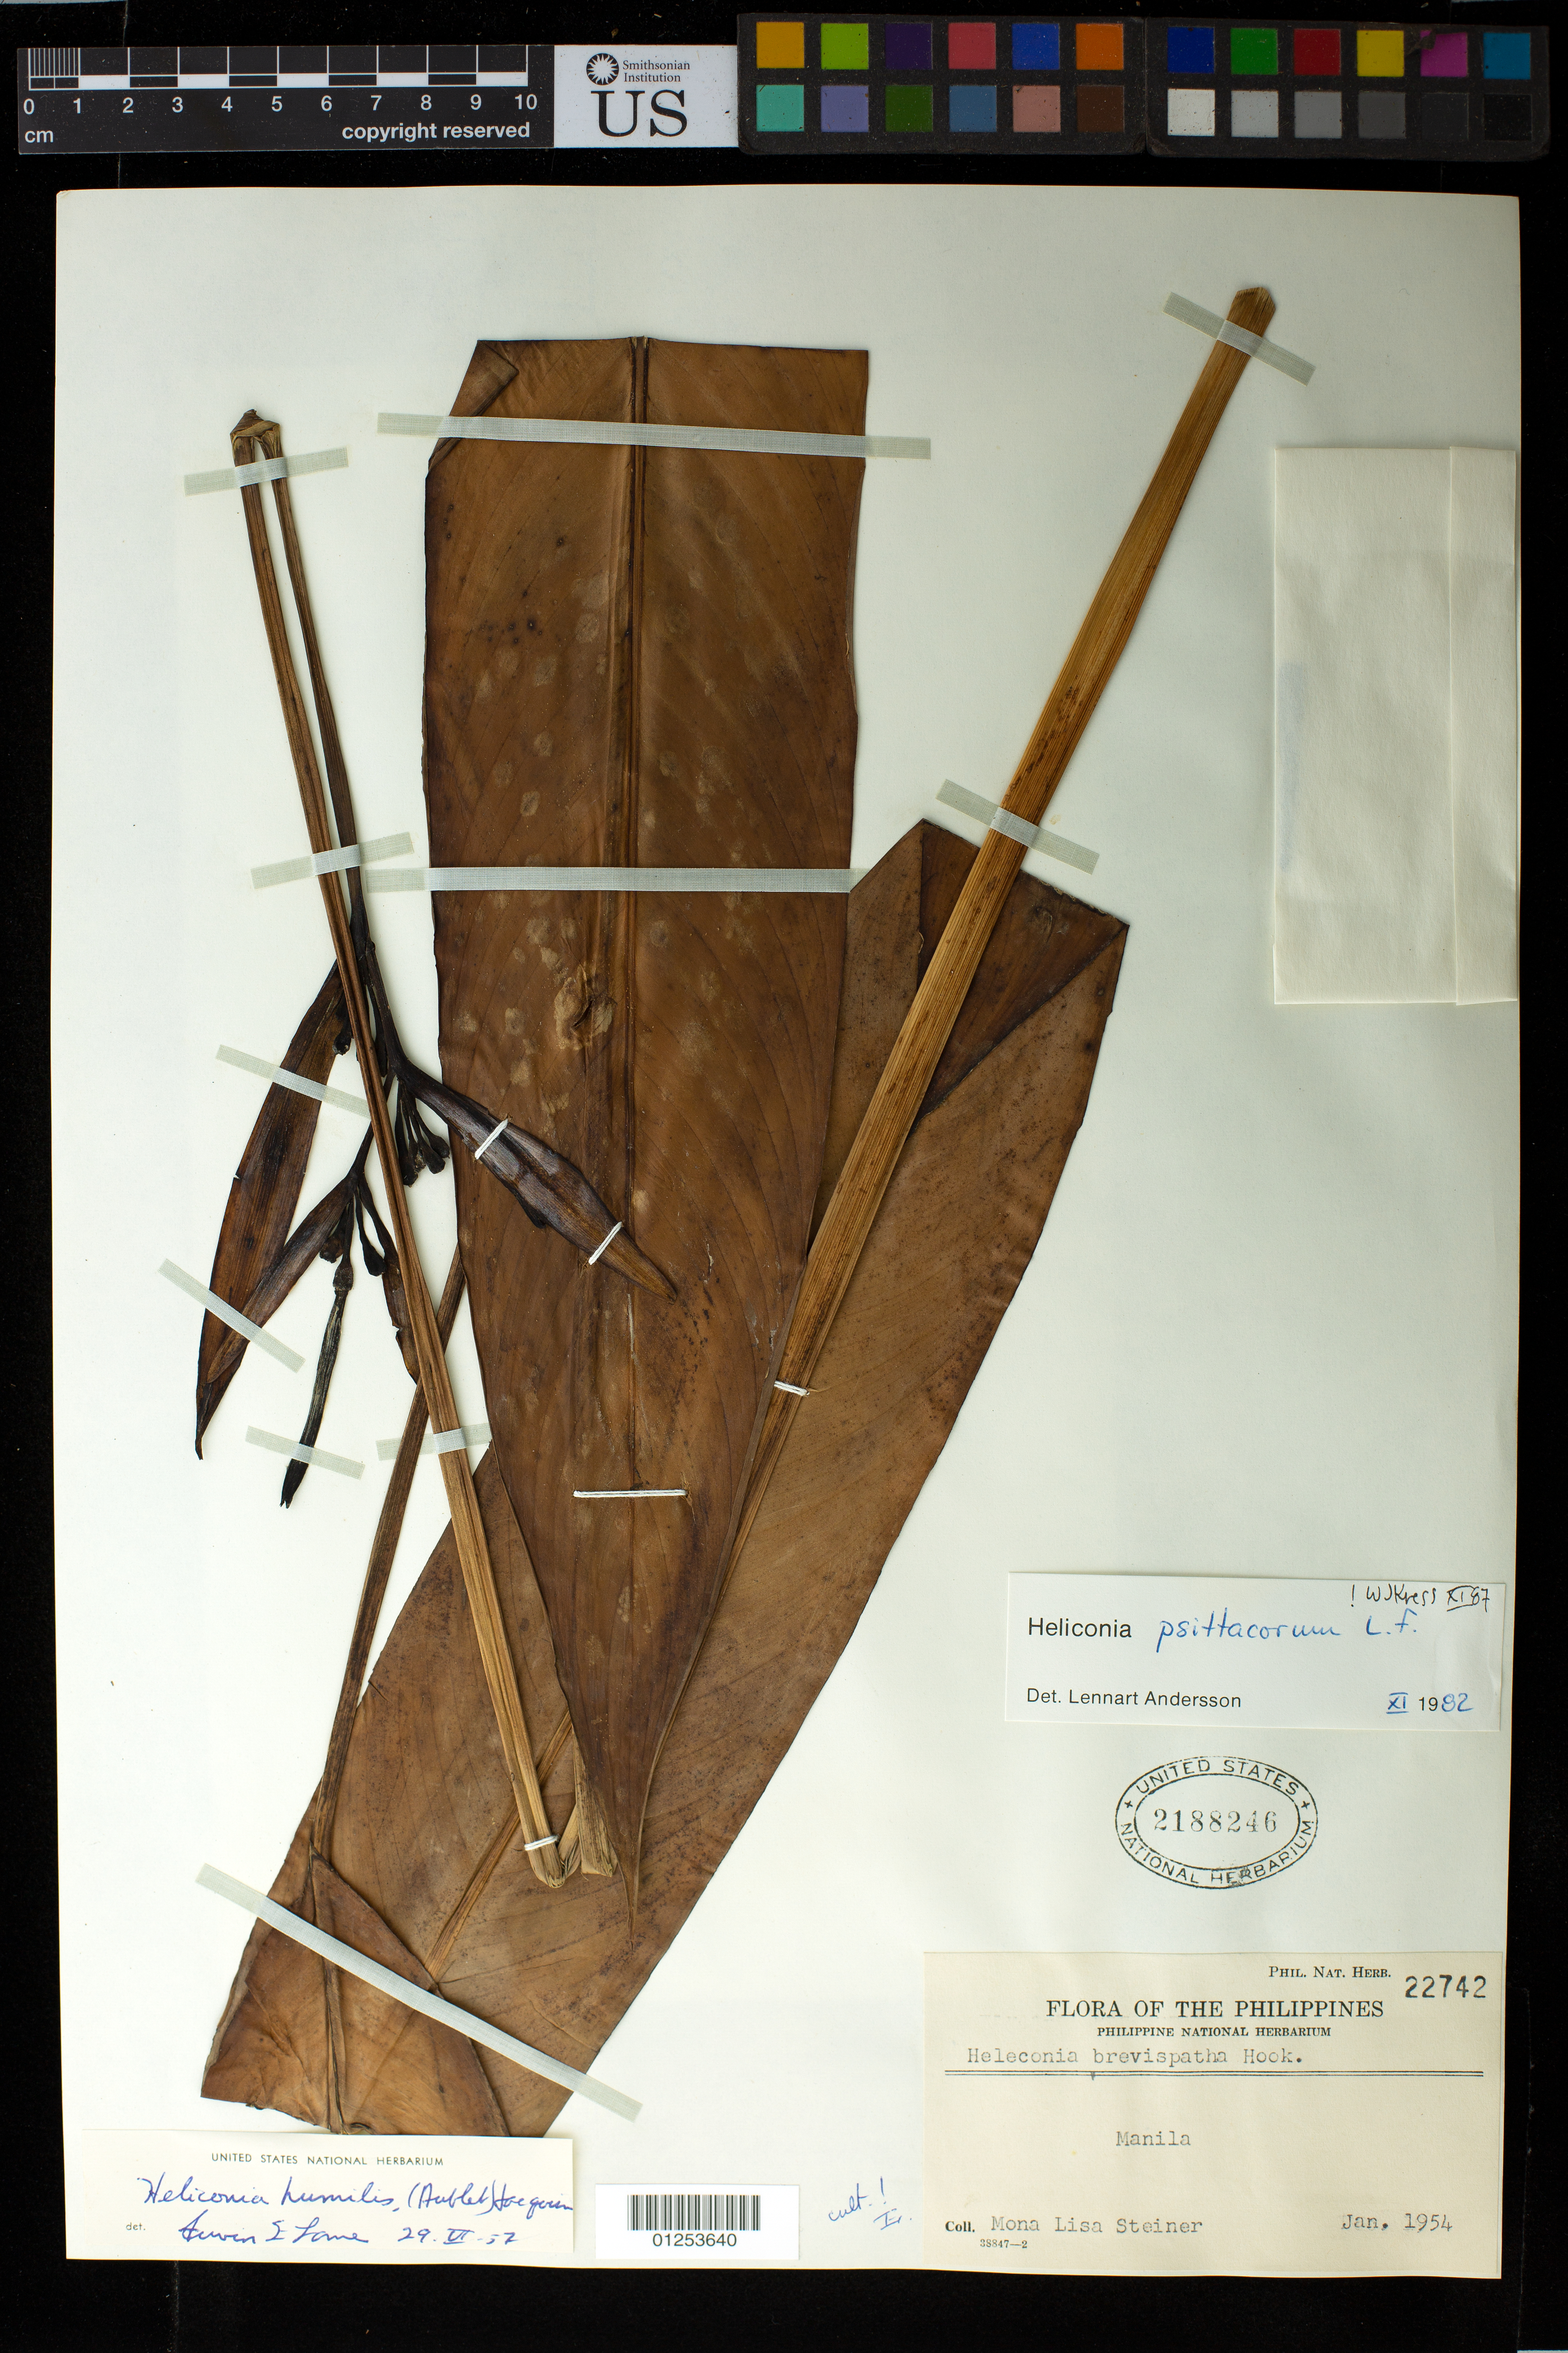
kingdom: Plantae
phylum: Tracheophyta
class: Liliopsida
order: Zingiberales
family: Heliconiaceae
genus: Heliconia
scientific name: Heliconia psittacorum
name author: L. f.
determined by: Kress, W. J., (US), Smithsonian Institution - National Museum of Natural History (UNITED STATES)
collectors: M. Steiner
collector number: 38847-2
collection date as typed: Jan 1954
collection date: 1954-01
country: Philippines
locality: Manila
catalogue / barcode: US 2188246